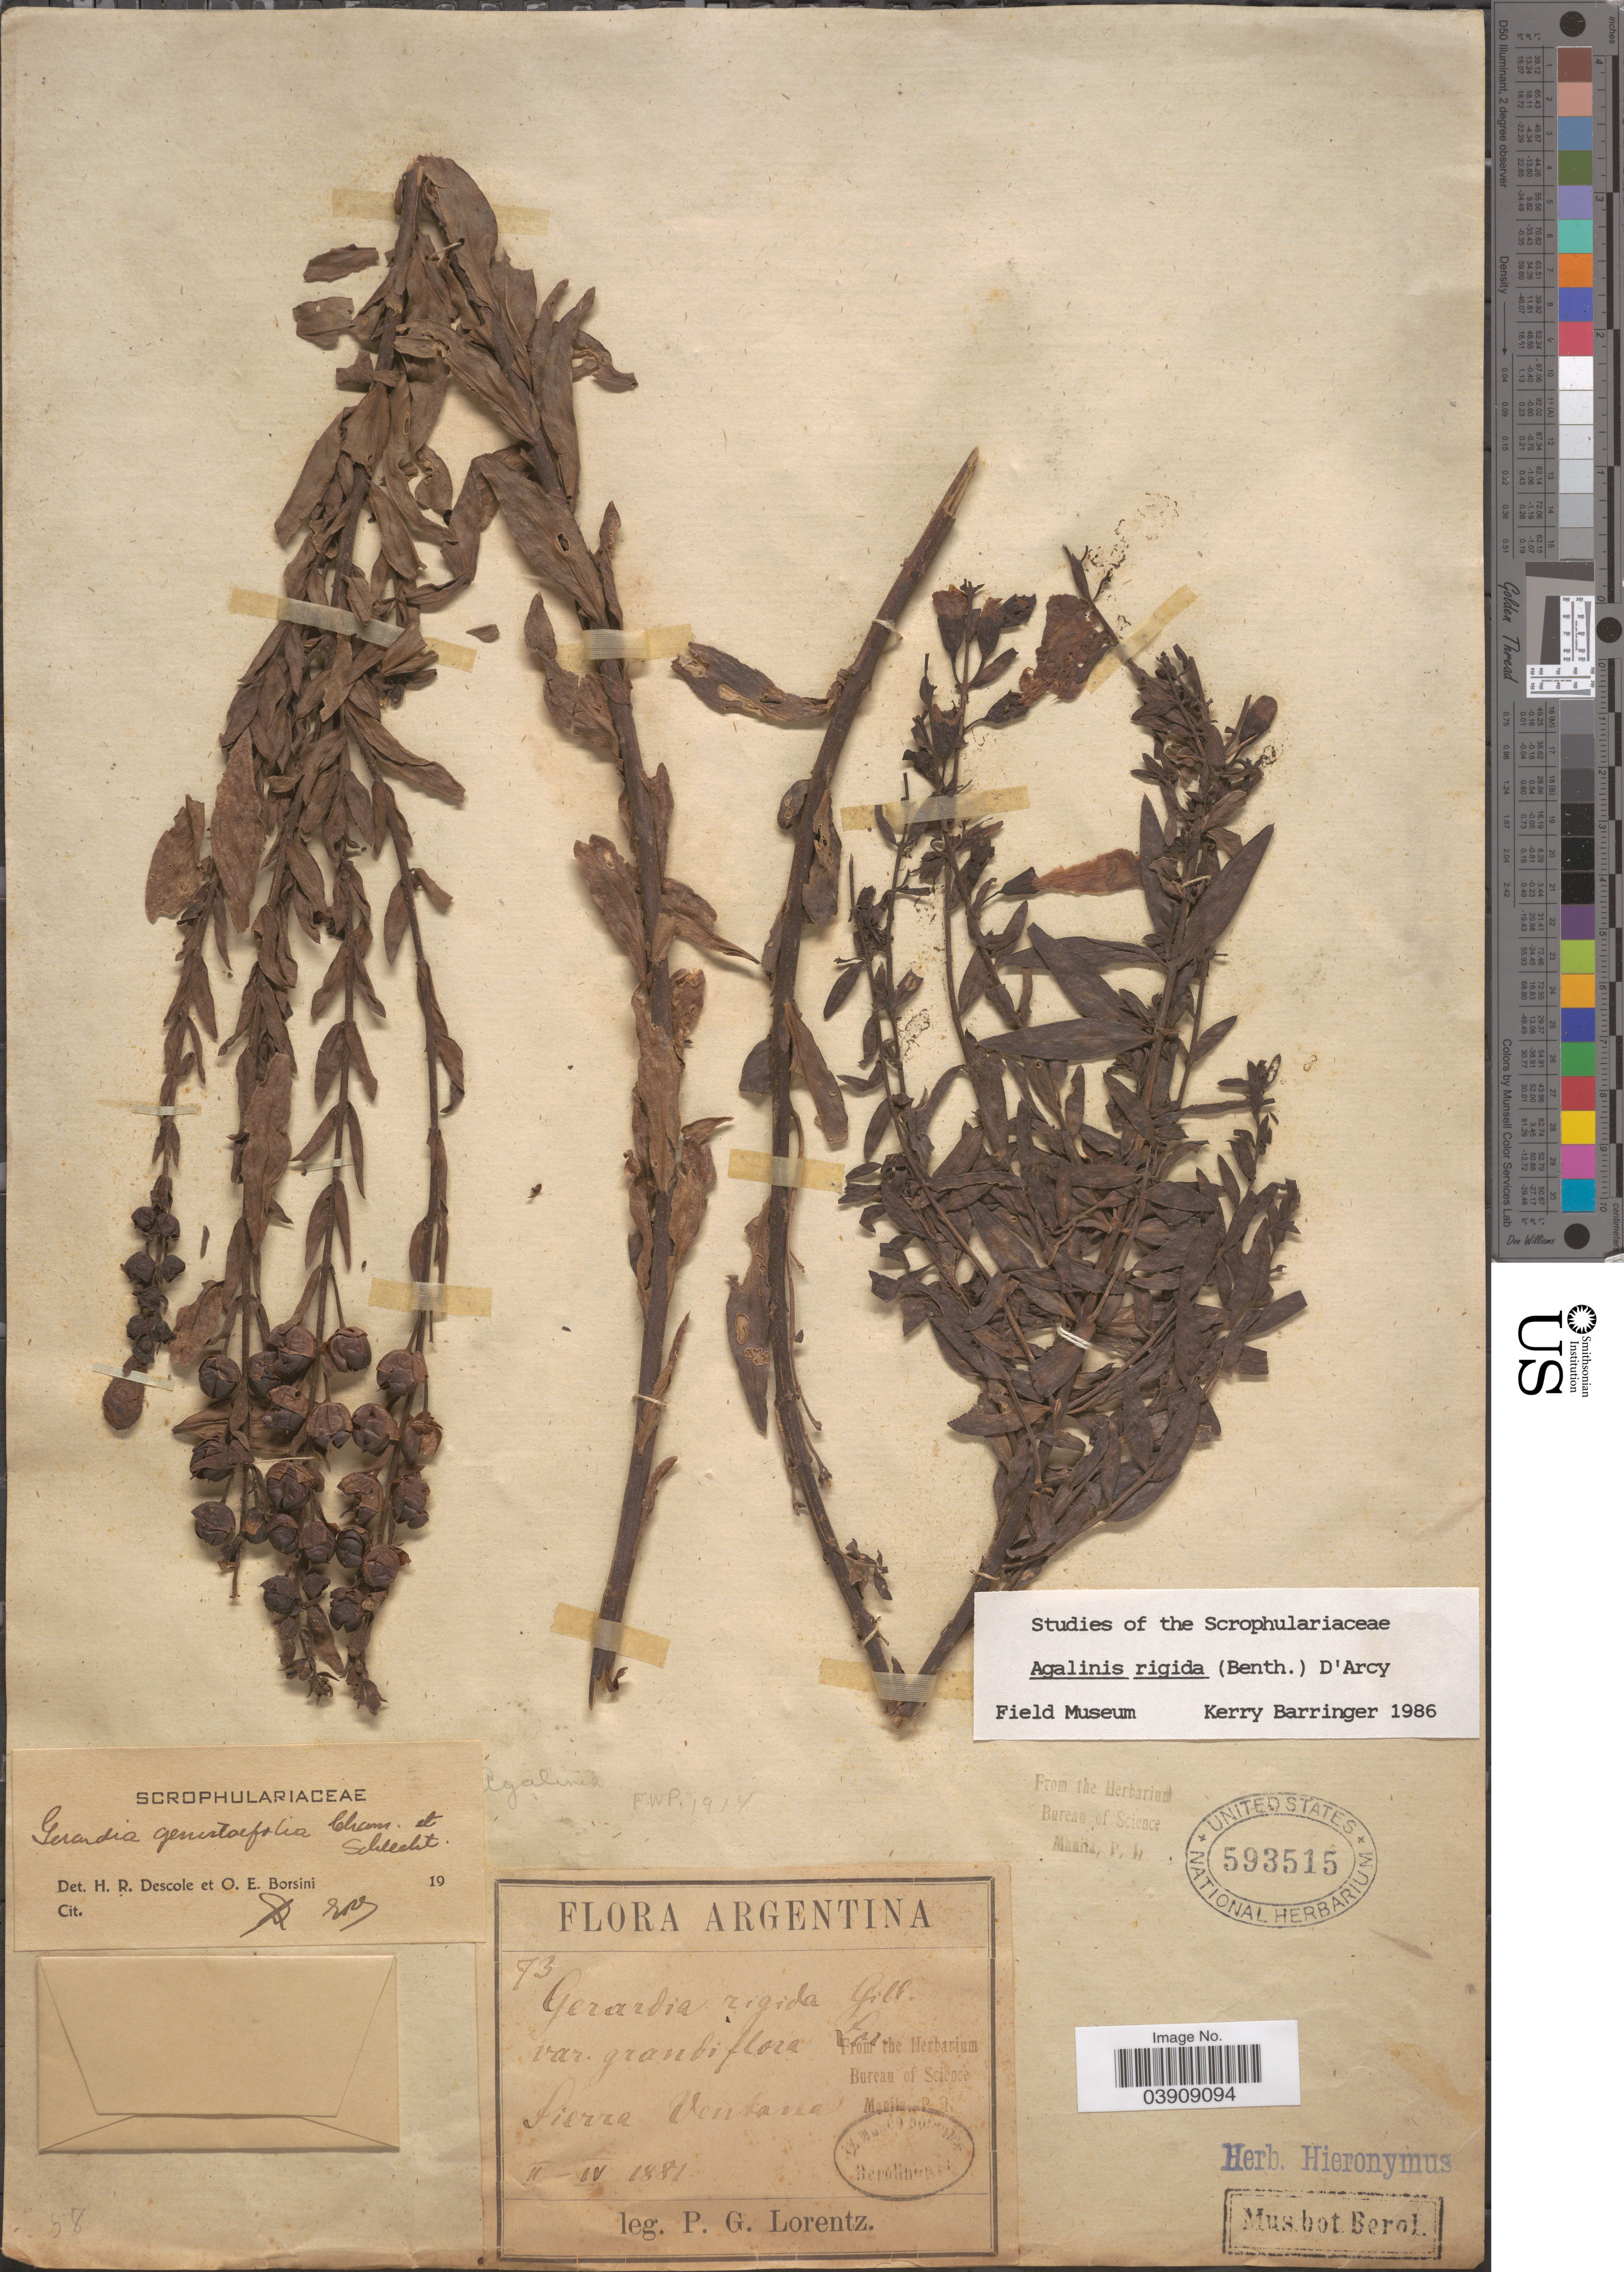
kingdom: Plantae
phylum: Tracheophyta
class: Magnoliopsida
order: Lamiales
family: Orobanchaceae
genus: Agalinis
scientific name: Agalinis rigida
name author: (Gillies ex Benth.) D'Arcy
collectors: G. Lorentz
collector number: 73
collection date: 1881-02/1881-04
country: Argentina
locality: Sierra Ventana.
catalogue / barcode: US 593515